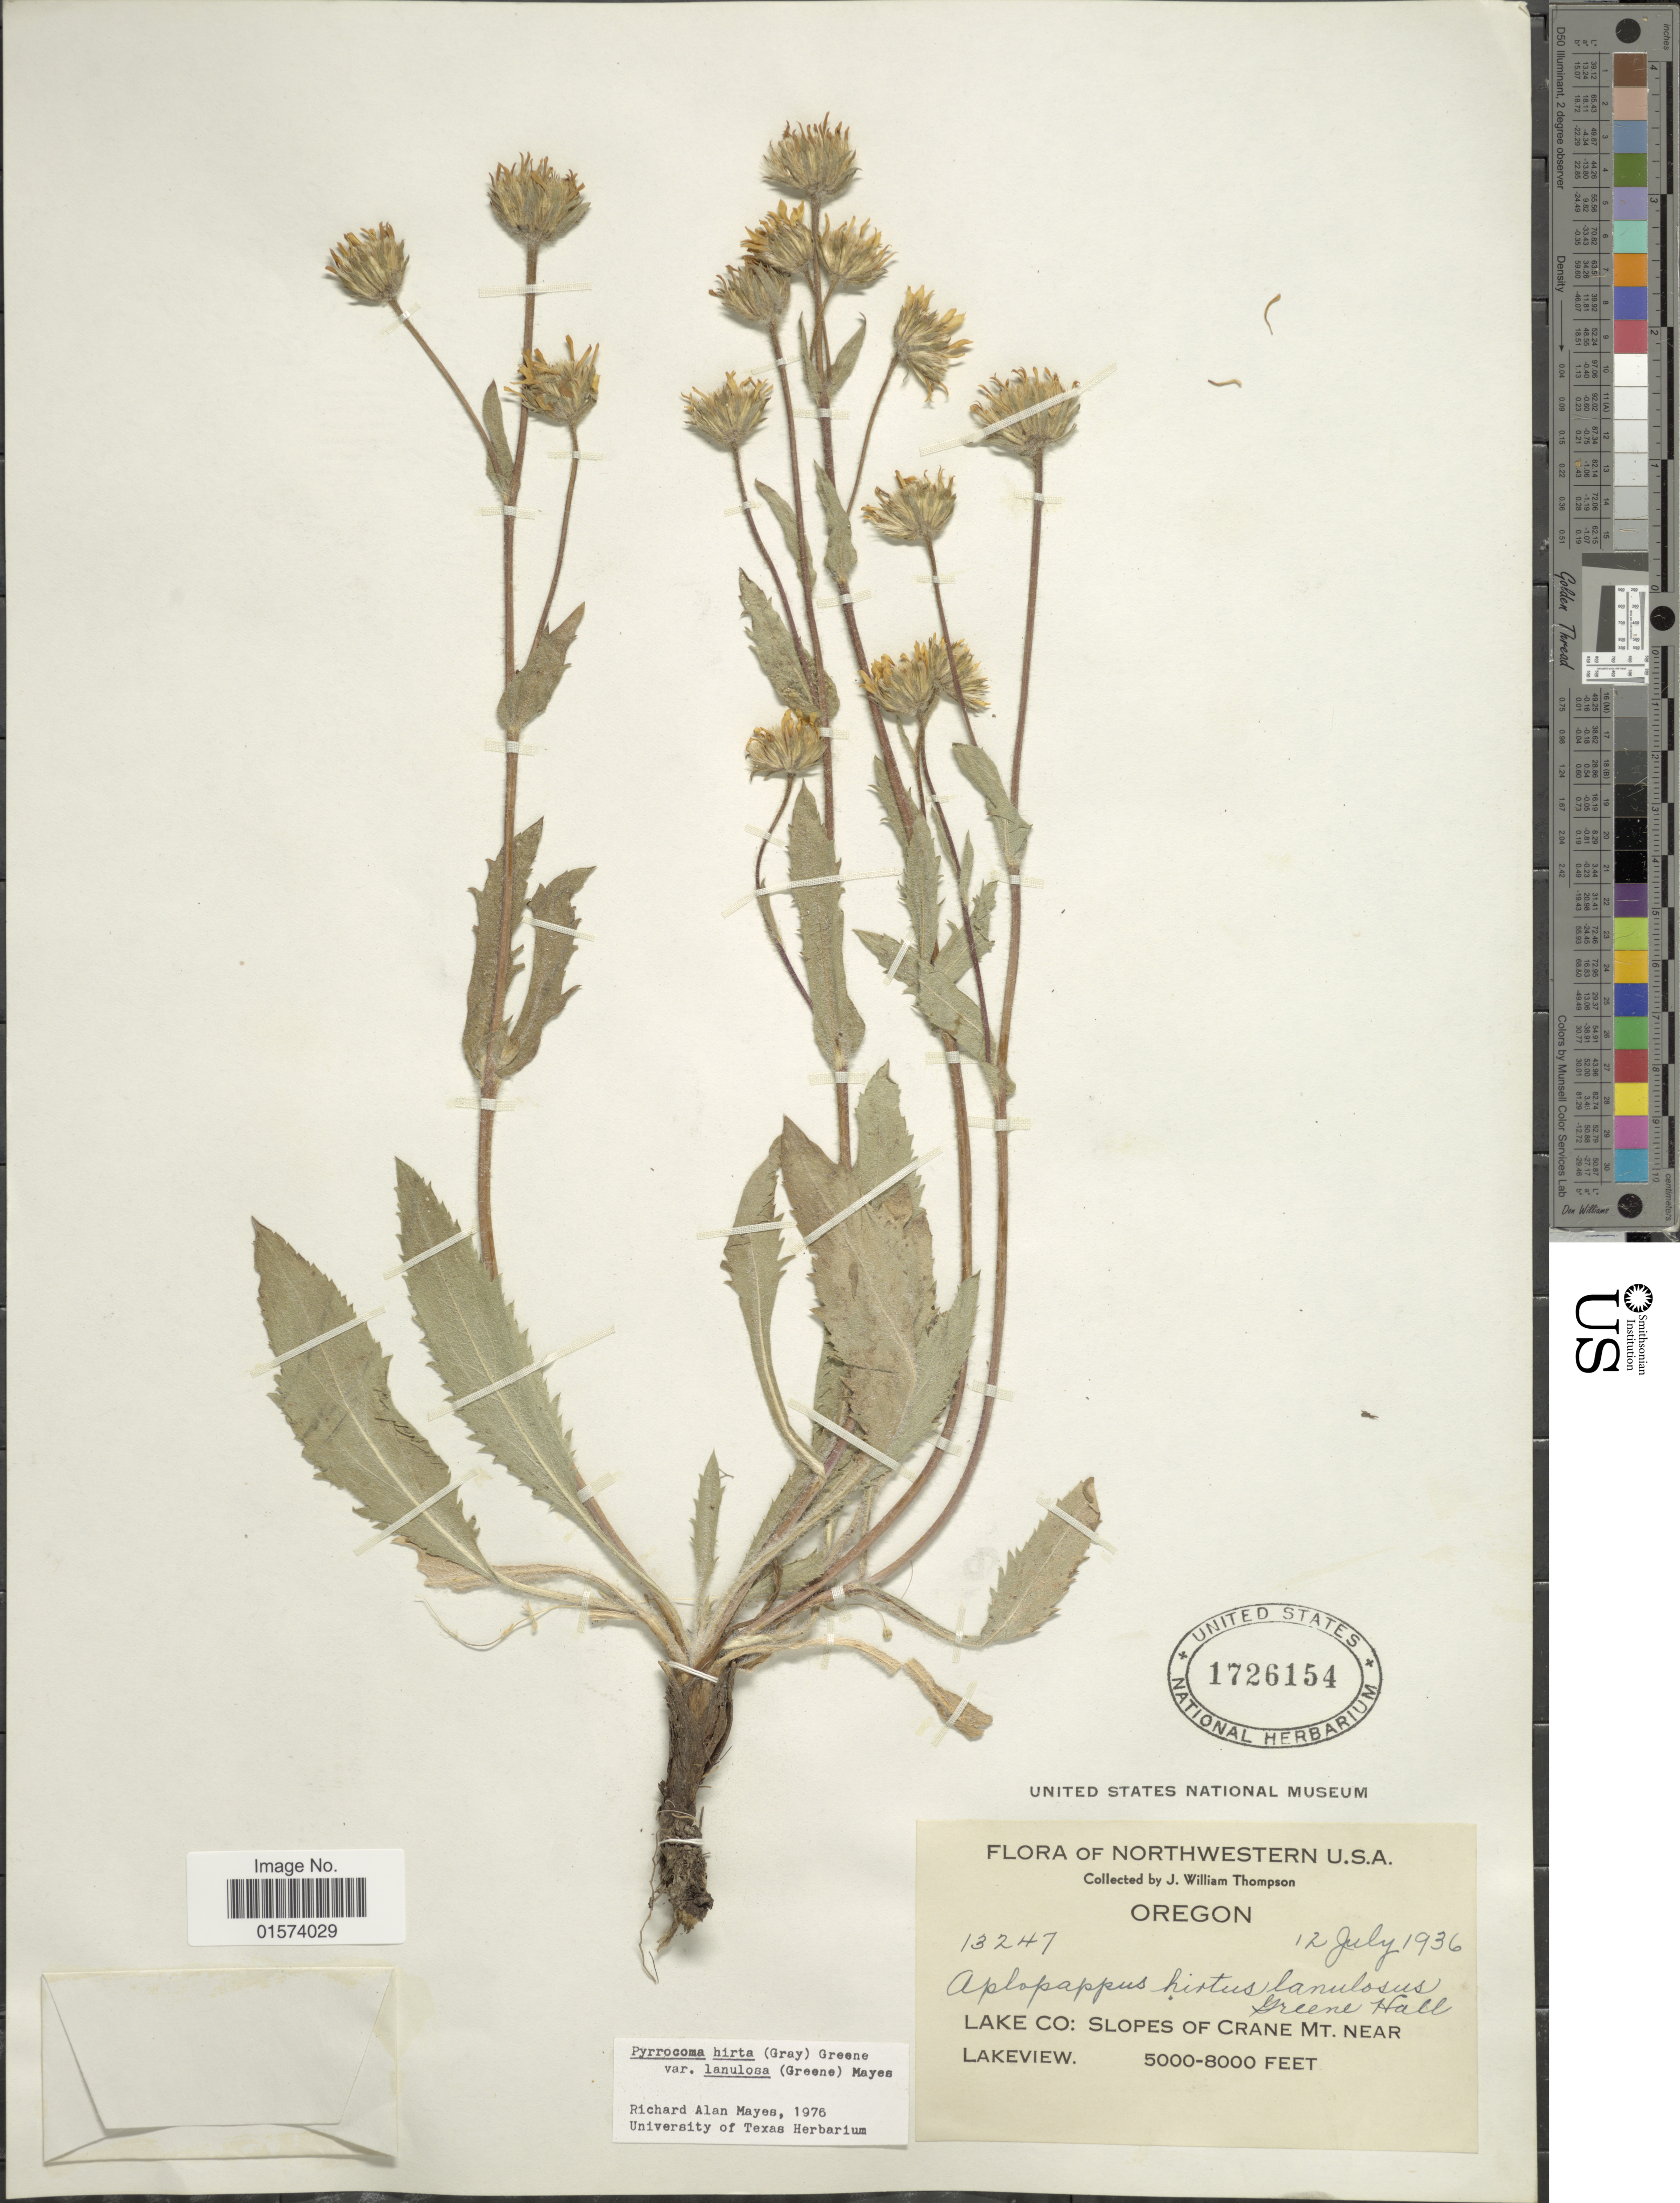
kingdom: Plantae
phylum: Tracheophyta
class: Magnoliopsida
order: Asterales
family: Asteraceae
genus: Pyrrocoma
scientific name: Pyrrocoma lanceolata var. lanceolata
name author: (Hook.) Greene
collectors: J. W. Thompson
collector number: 13247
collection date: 1936-07-12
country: United States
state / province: Oregon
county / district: Lake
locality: Lake Co: Slope of Crane Mt. near Lakeview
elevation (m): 1524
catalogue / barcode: US 1726154